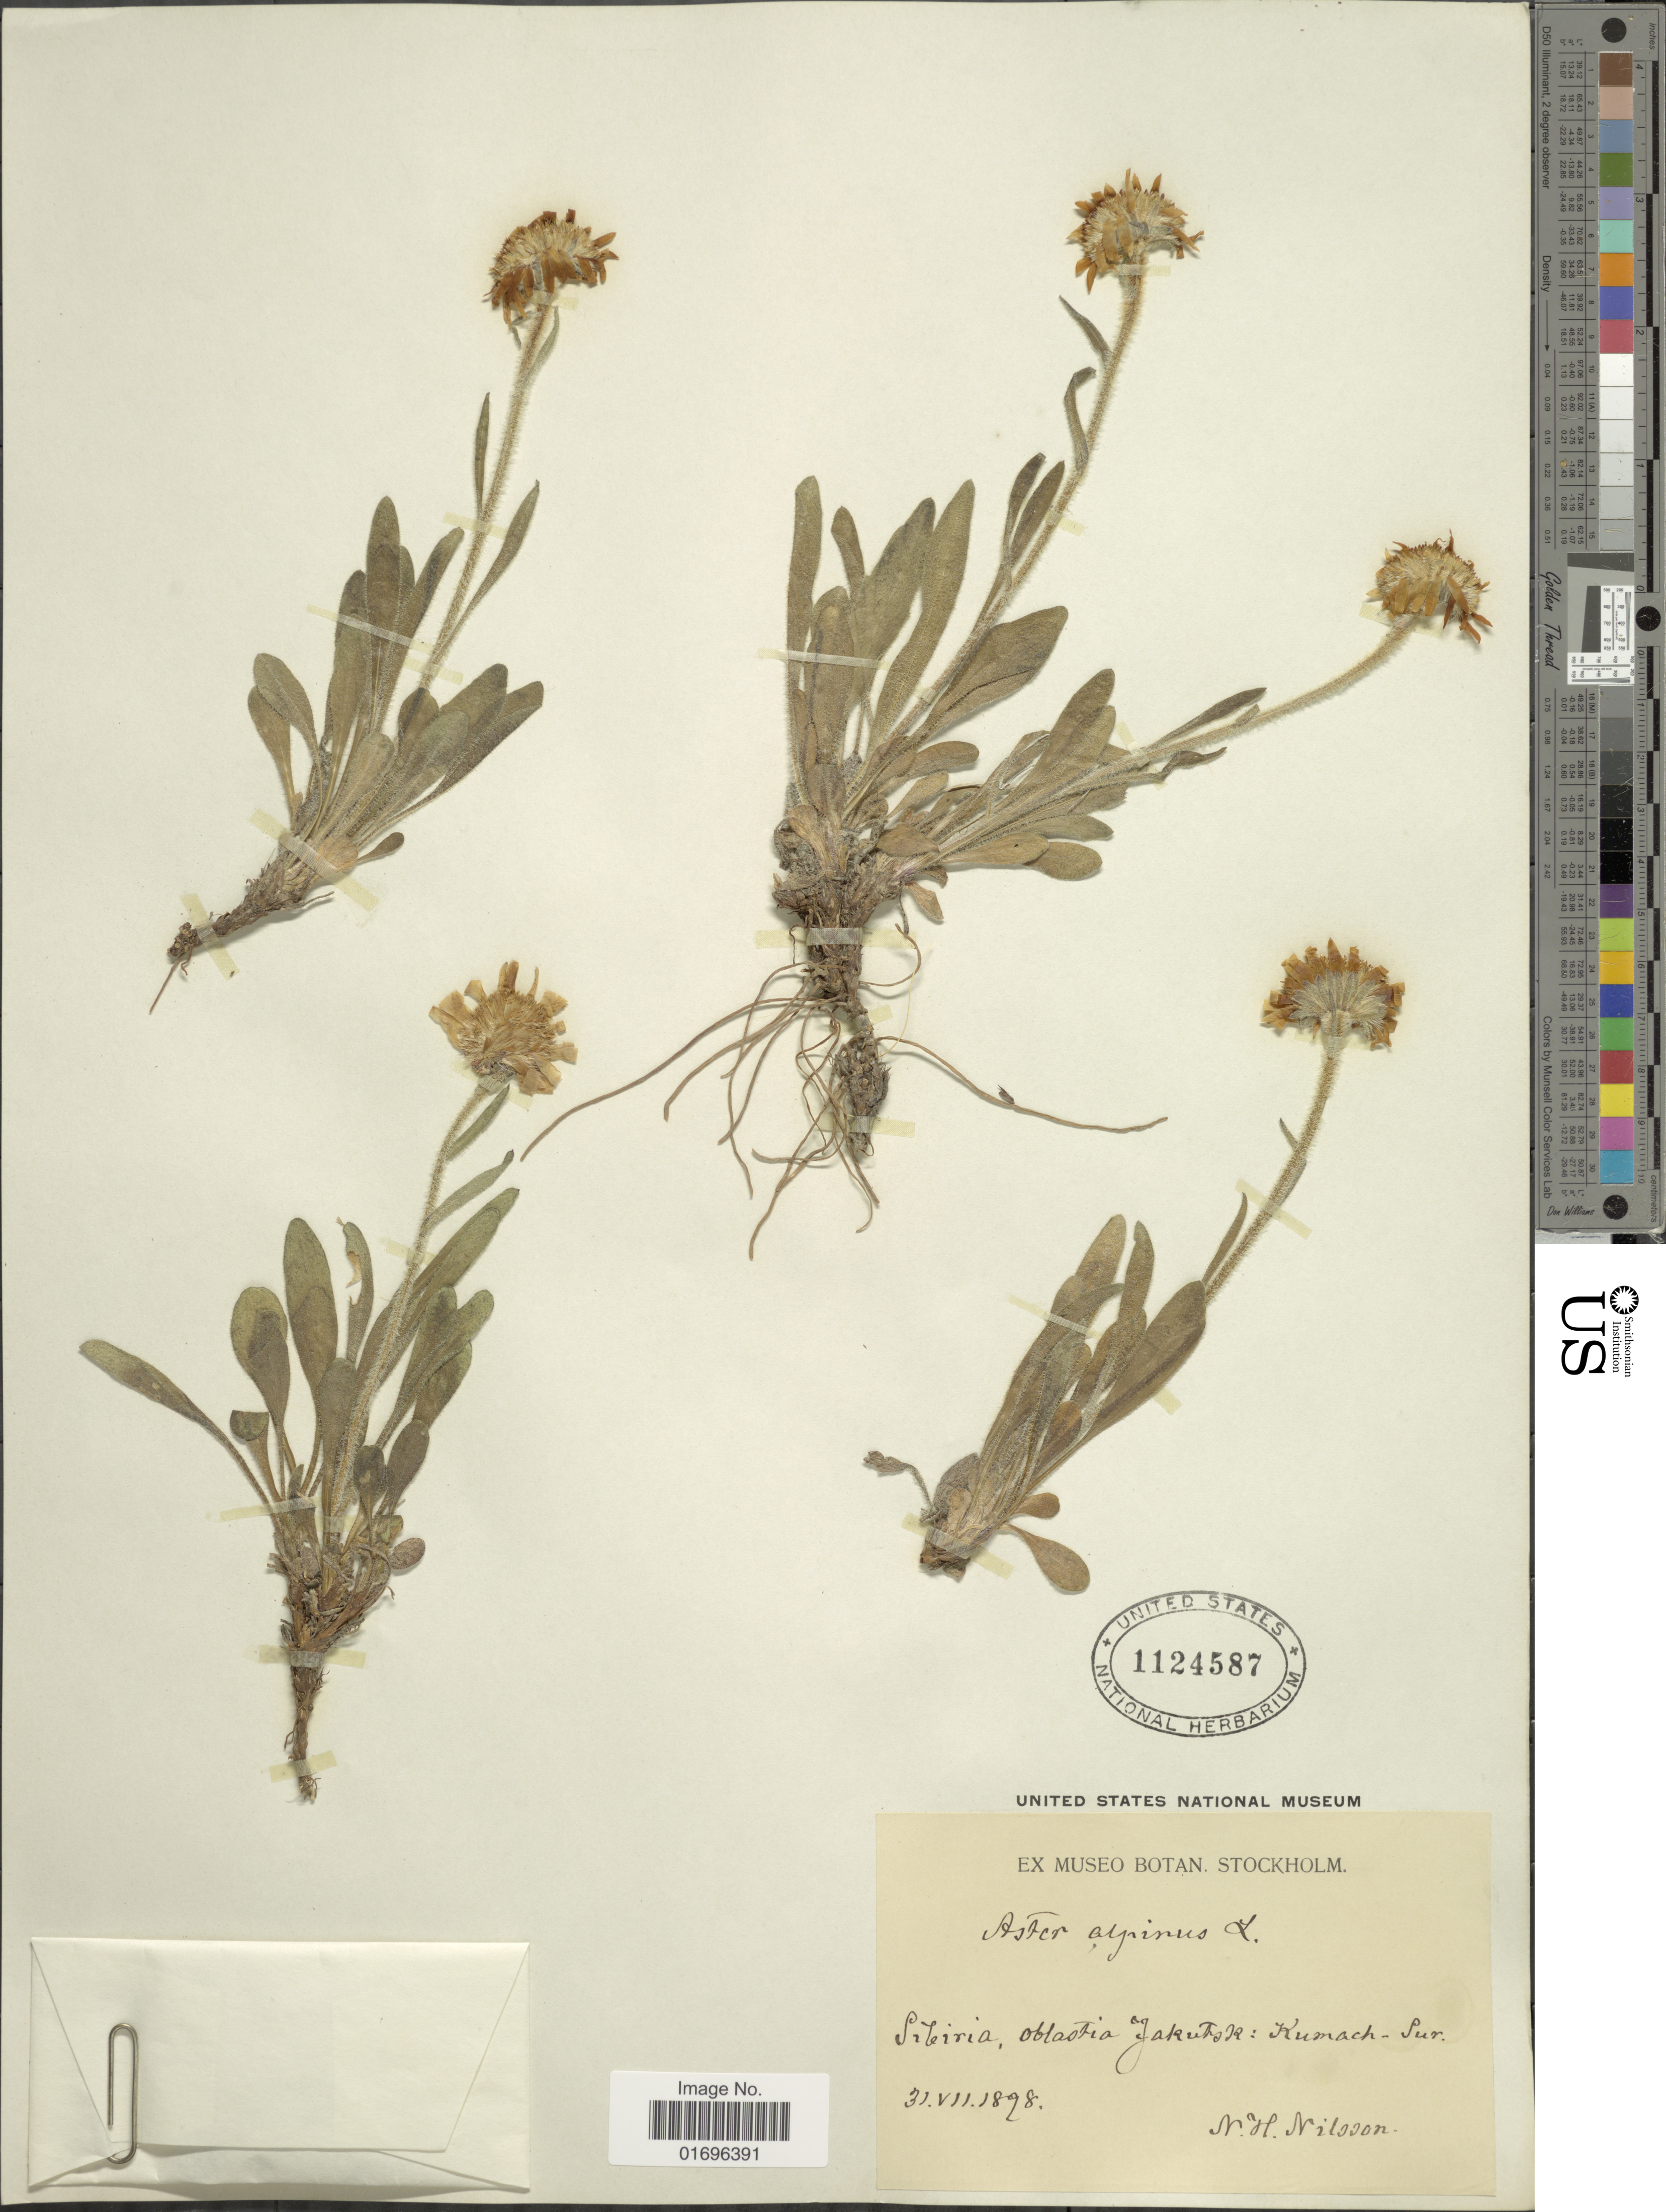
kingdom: Plantae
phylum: Tracheophyta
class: Magnoliopsida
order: Asterales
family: Asteraceae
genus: Aster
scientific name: Aster alpinus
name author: L.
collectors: N. H. Nilsson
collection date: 1898-07-31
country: Russian Federation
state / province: Sakha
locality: Sibiria, oblast Yakutsk: Kumach - Sur.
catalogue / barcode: US 1124587